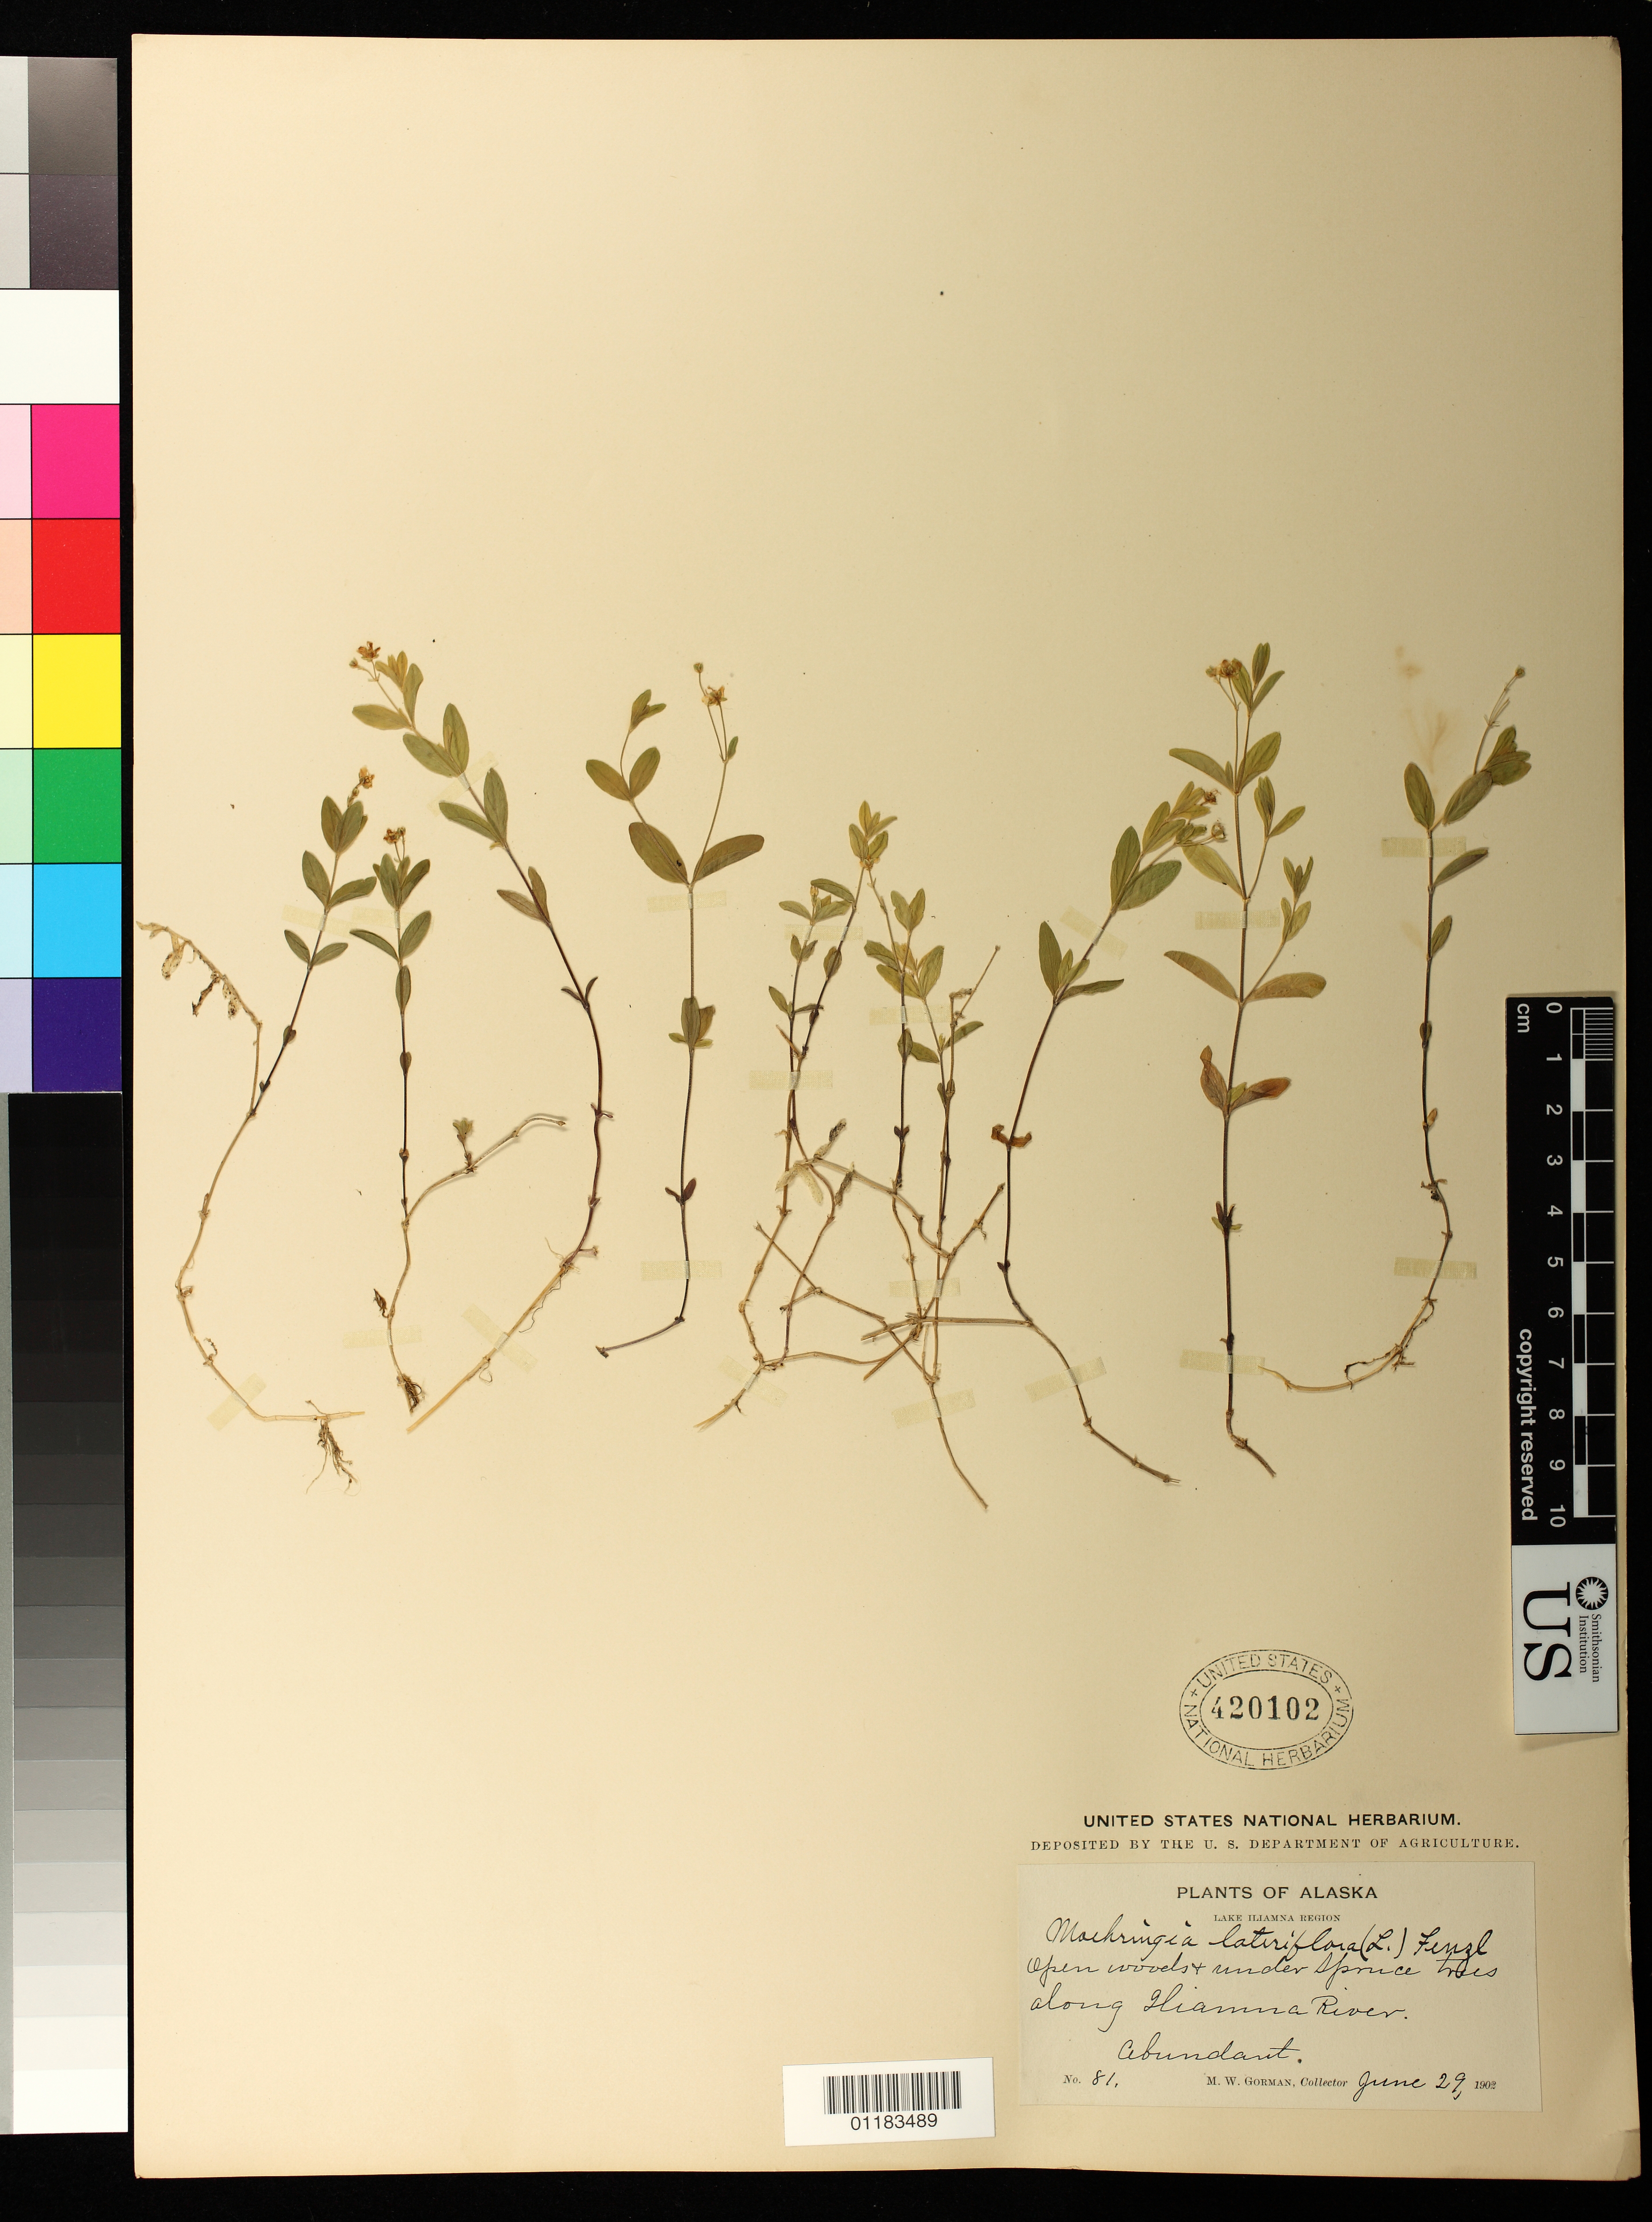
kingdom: Plantae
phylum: Tracheophyta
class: Magnoliopsida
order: Caryophyllales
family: Caryophyllaceae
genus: Moehringia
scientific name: Moehringia lateriflora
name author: (L.) Fenzl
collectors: M. W. Gorman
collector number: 81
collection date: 1902-06-29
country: United States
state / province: Alaska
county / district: Lake and Peninsula Borough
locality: Open woods & under spruce trees along Iliamna River.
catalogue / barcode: US 420102